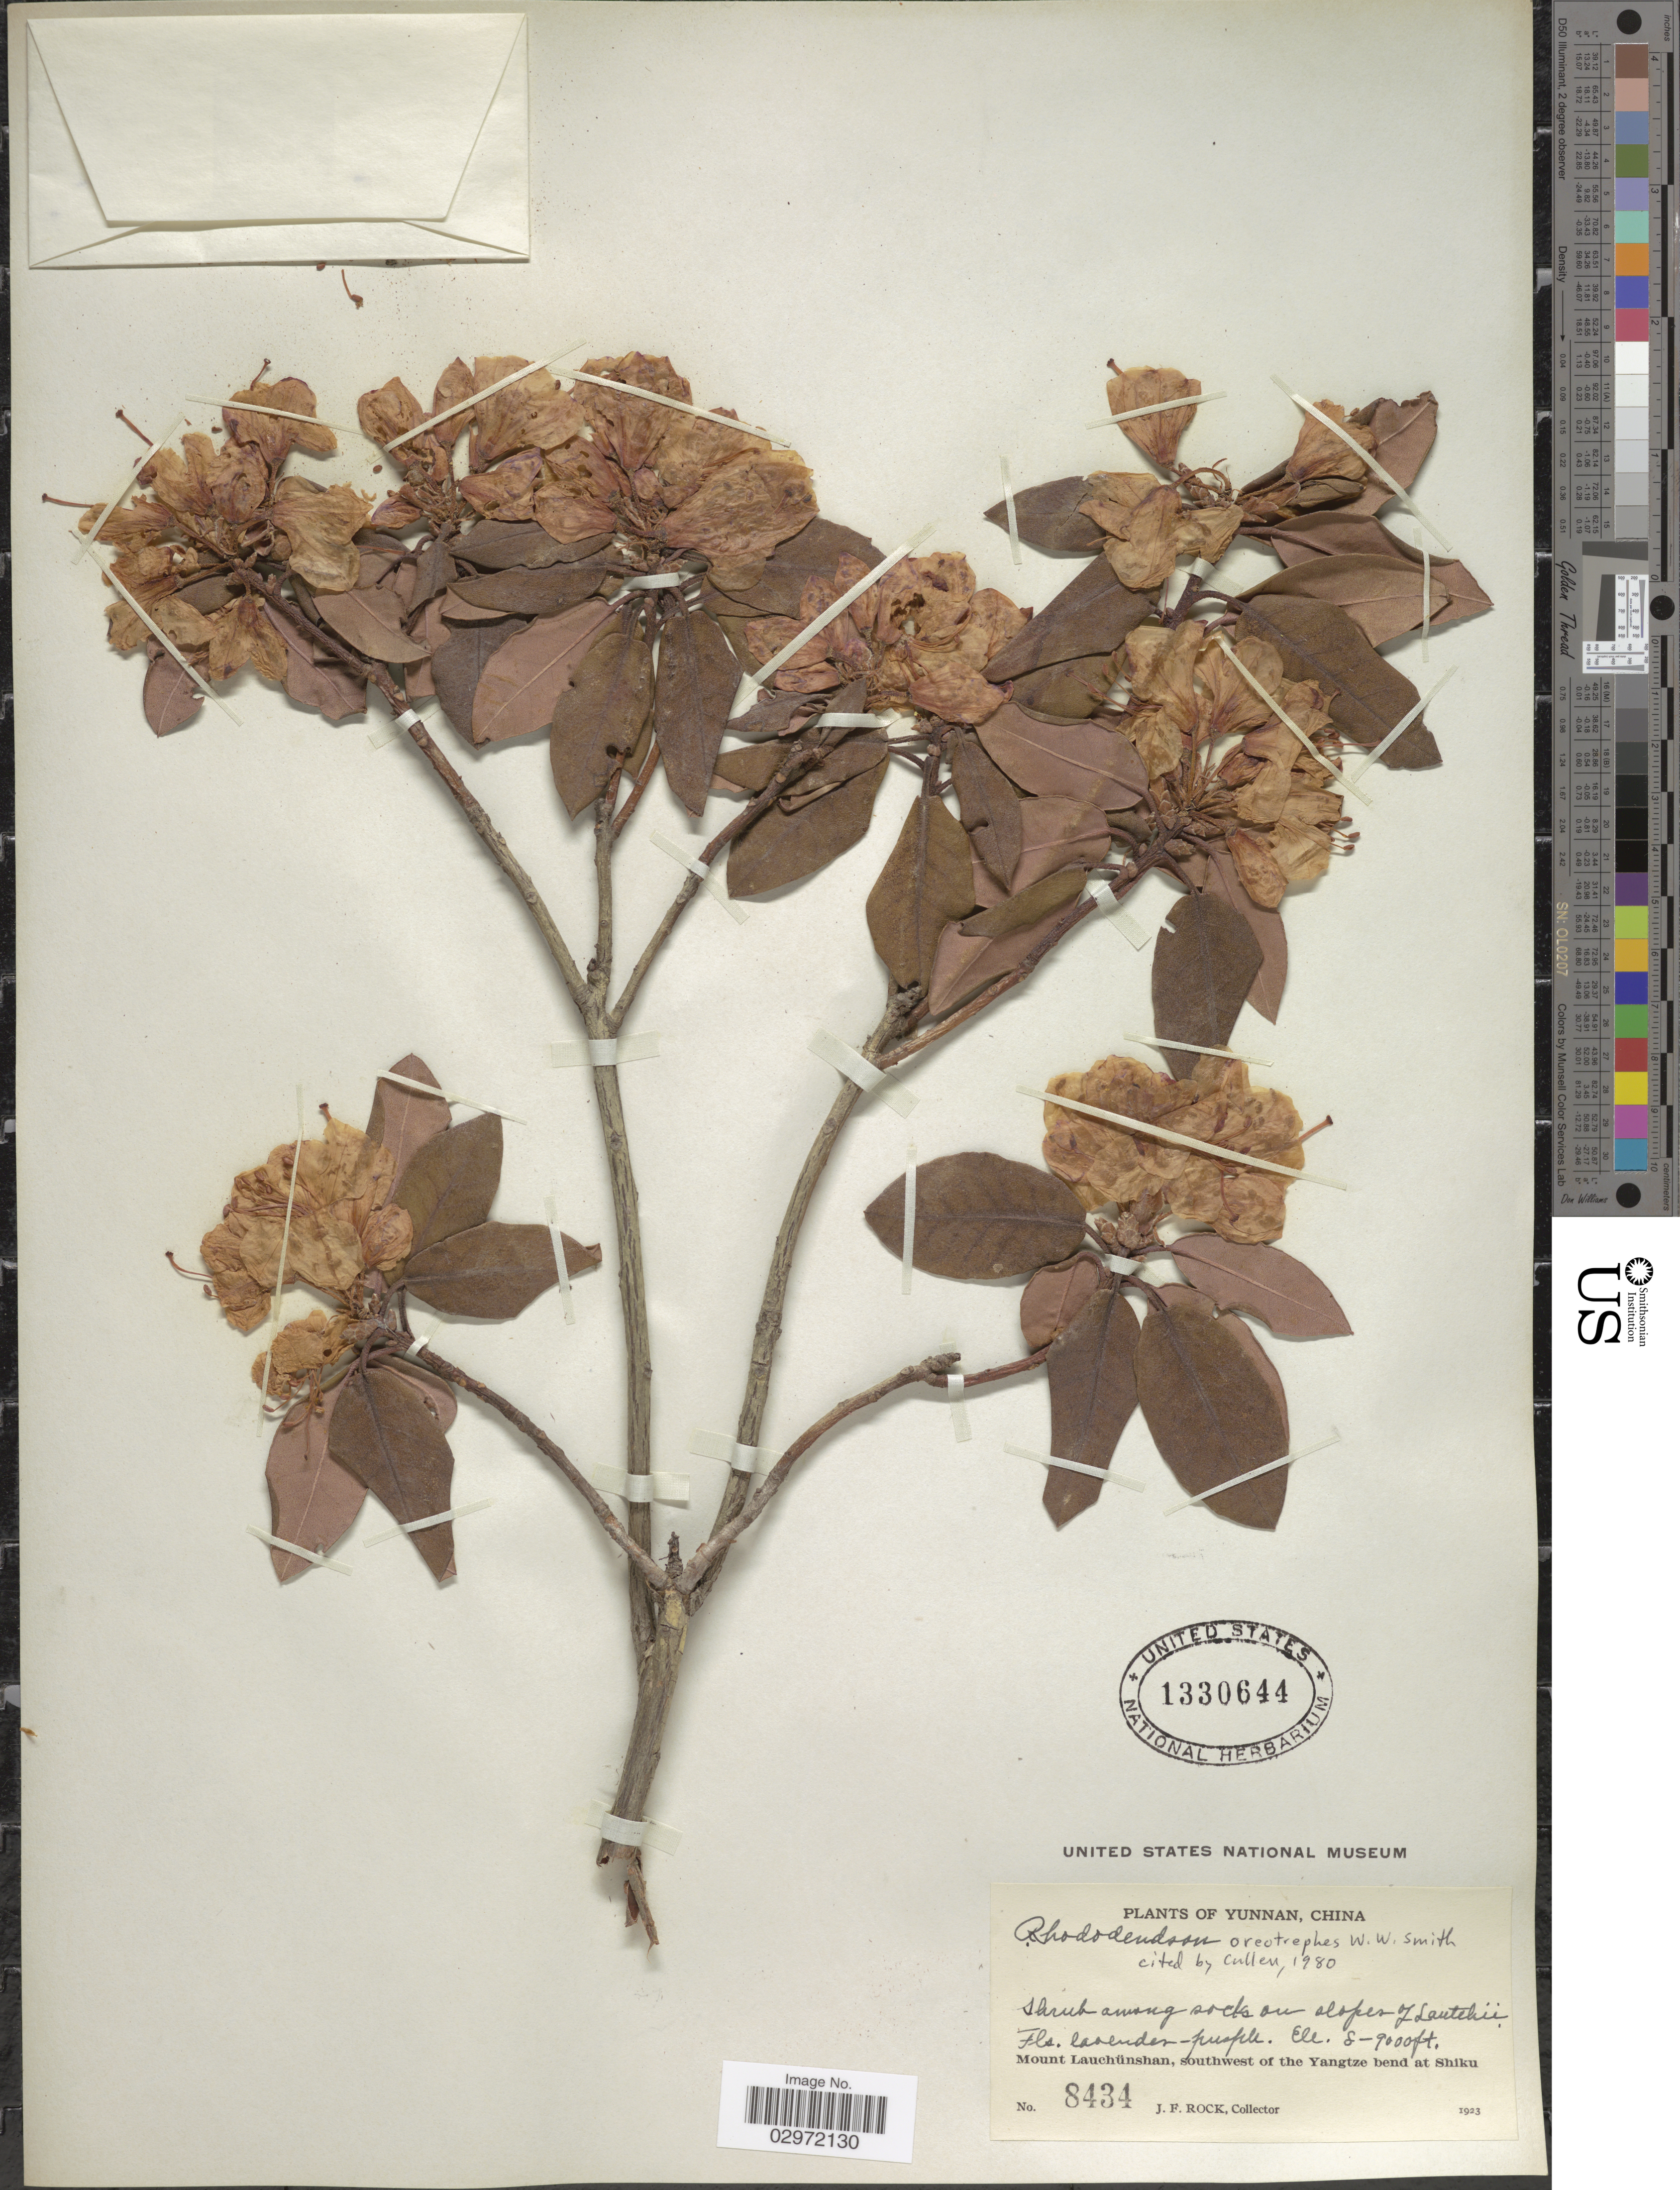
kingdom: Plantae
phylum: Tracheophyta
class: Magnoliopsida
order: Ericales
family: Ericaceae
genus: Rhododendron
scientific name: Rhododendron oreotrephes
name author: W.W. Sm.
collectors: J. Rock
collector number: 8434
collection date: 1923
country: China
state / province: Yunnan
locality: On slopes of Lautchü. Mount Lauchünshan, southwest of the Yangtze bend at Shiku.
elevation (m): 2438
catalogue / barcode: US 1330644